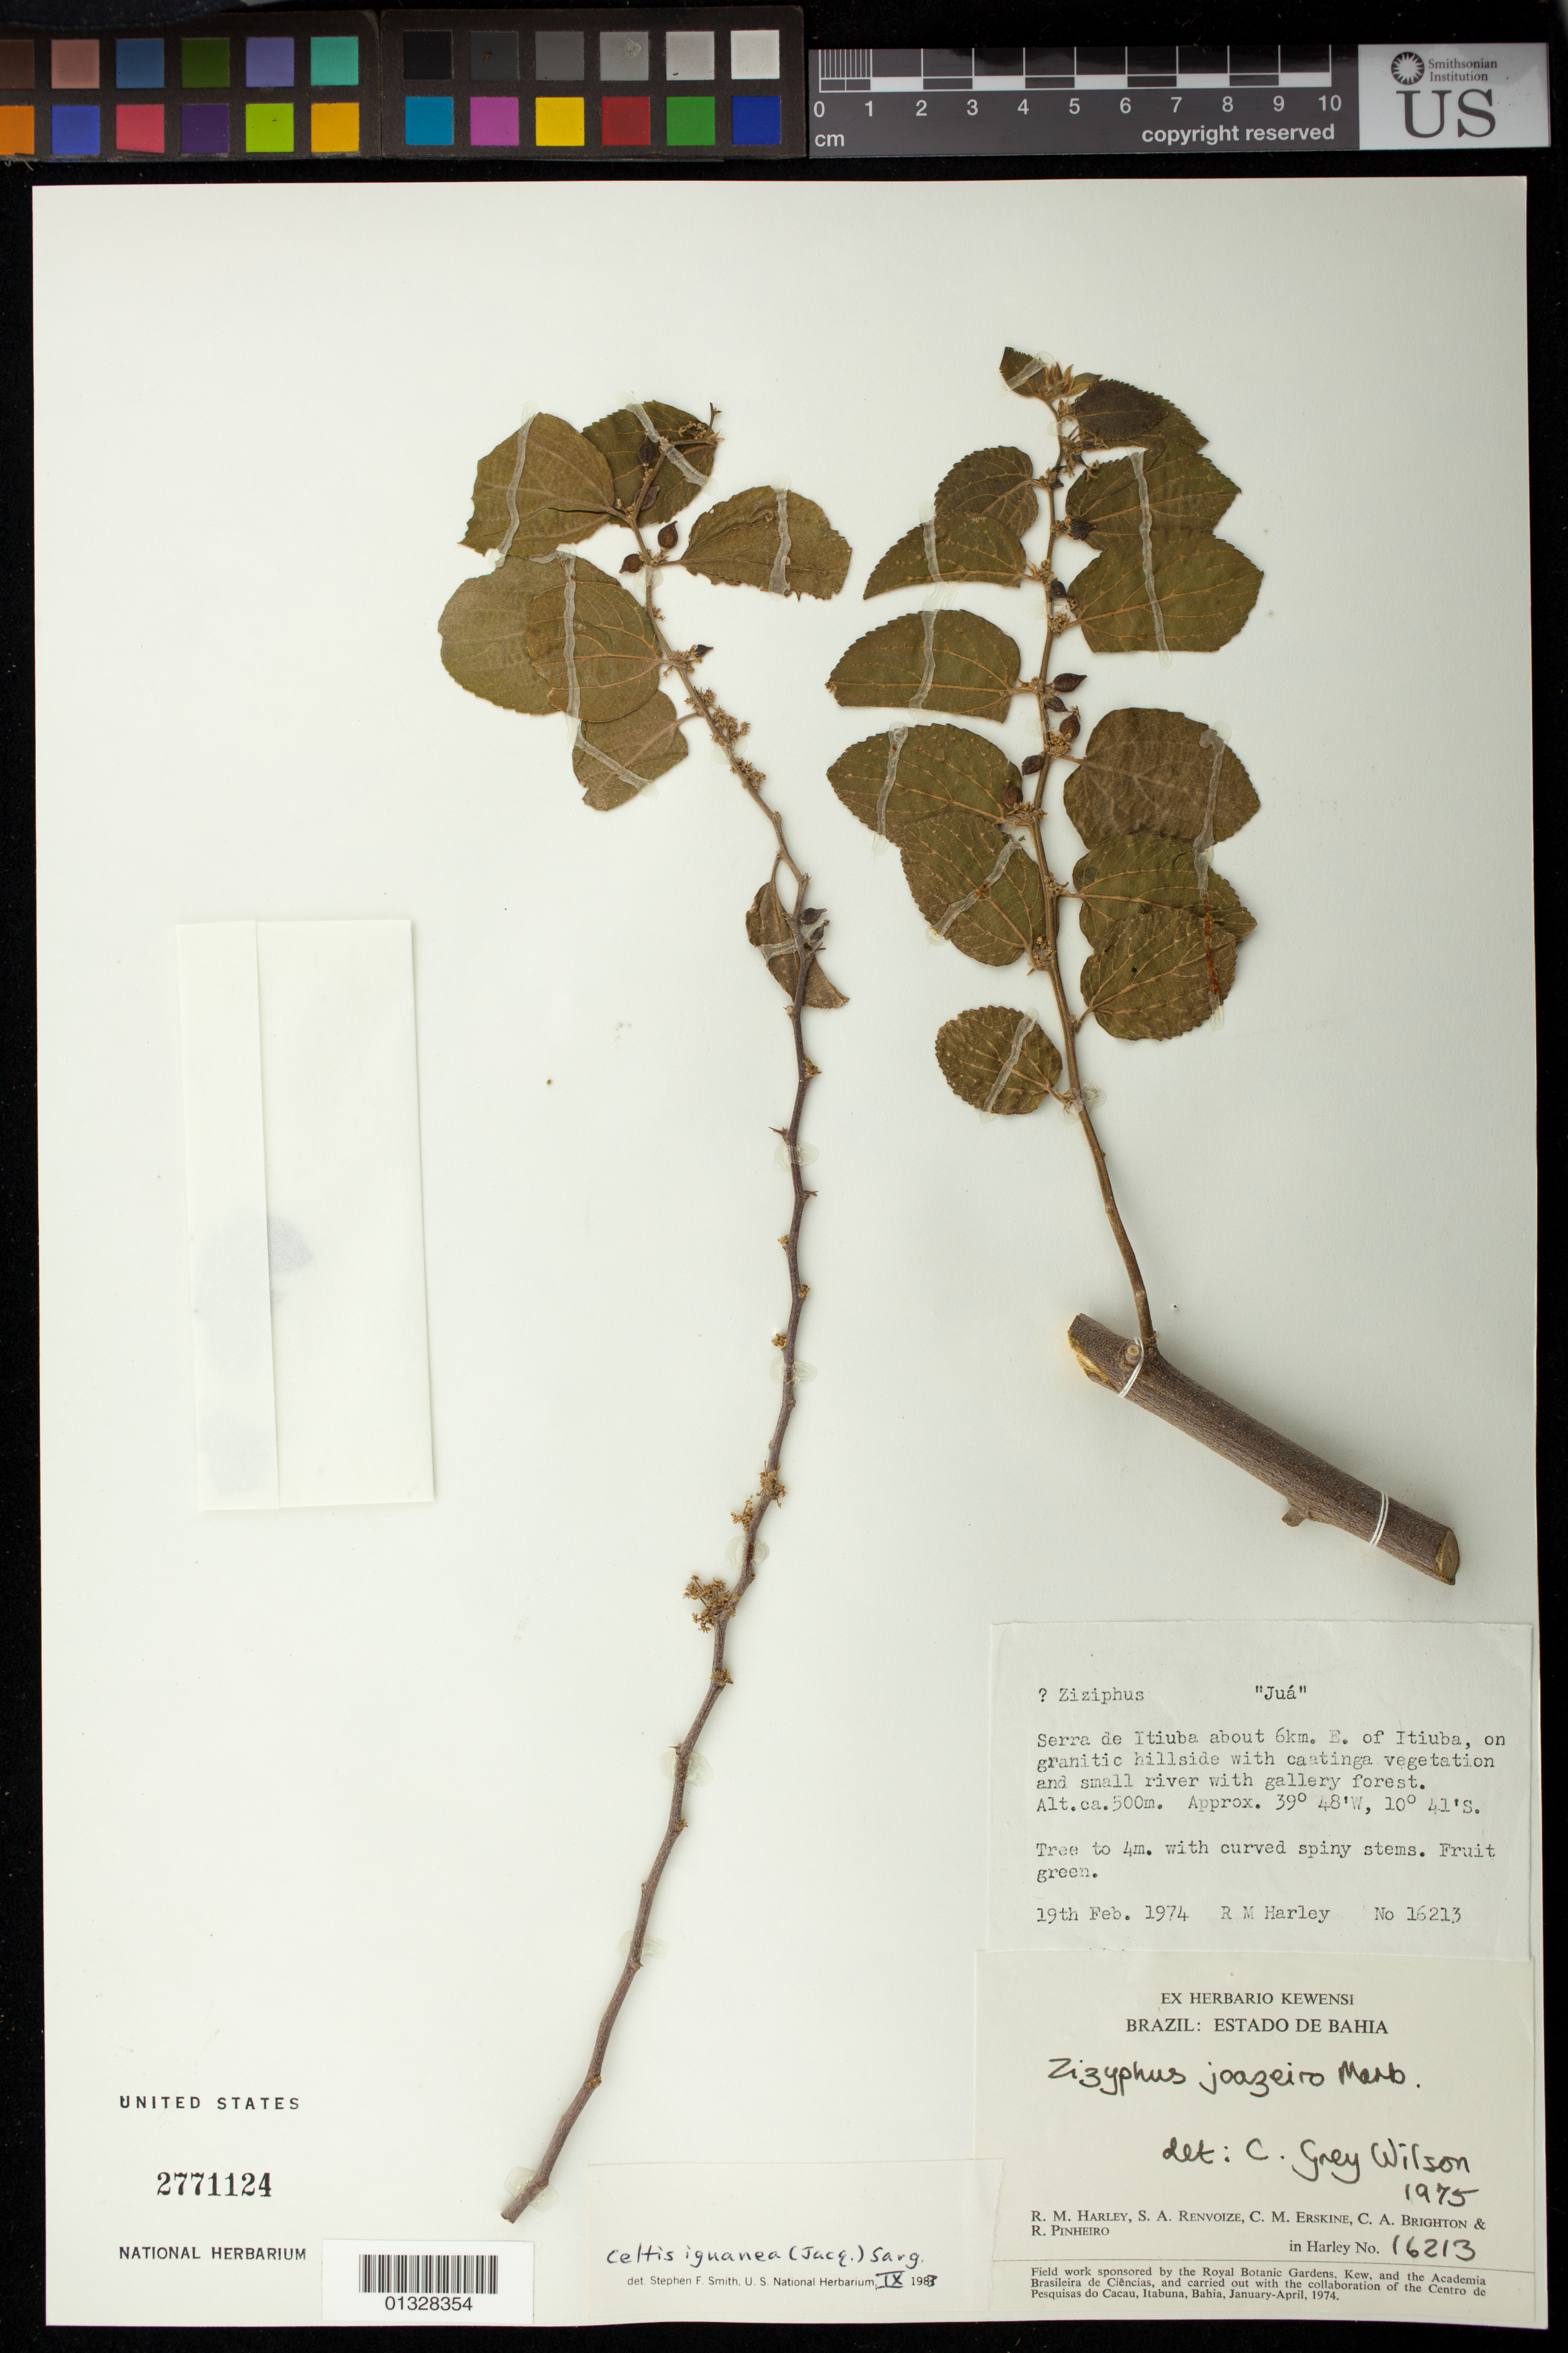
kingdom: Plantae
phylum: Tracheophyta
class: Magnoliopsida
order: Rosales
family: Cannabaceae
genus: Celtis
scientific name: Celtis iguanaea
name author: (Jacq.) Sarg.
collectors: R. M. Harley, S. A. Renvoize, C. Erskine, C. Brighton & R. S. Pinheiro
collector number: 16213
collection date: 1974-02-19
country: Brazil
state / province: Bahia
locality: Serra de Itiuba about 6km E. of Itiuba, on granitic hillside with caatinga vegetation.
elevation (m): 500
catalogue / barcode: US 2771124